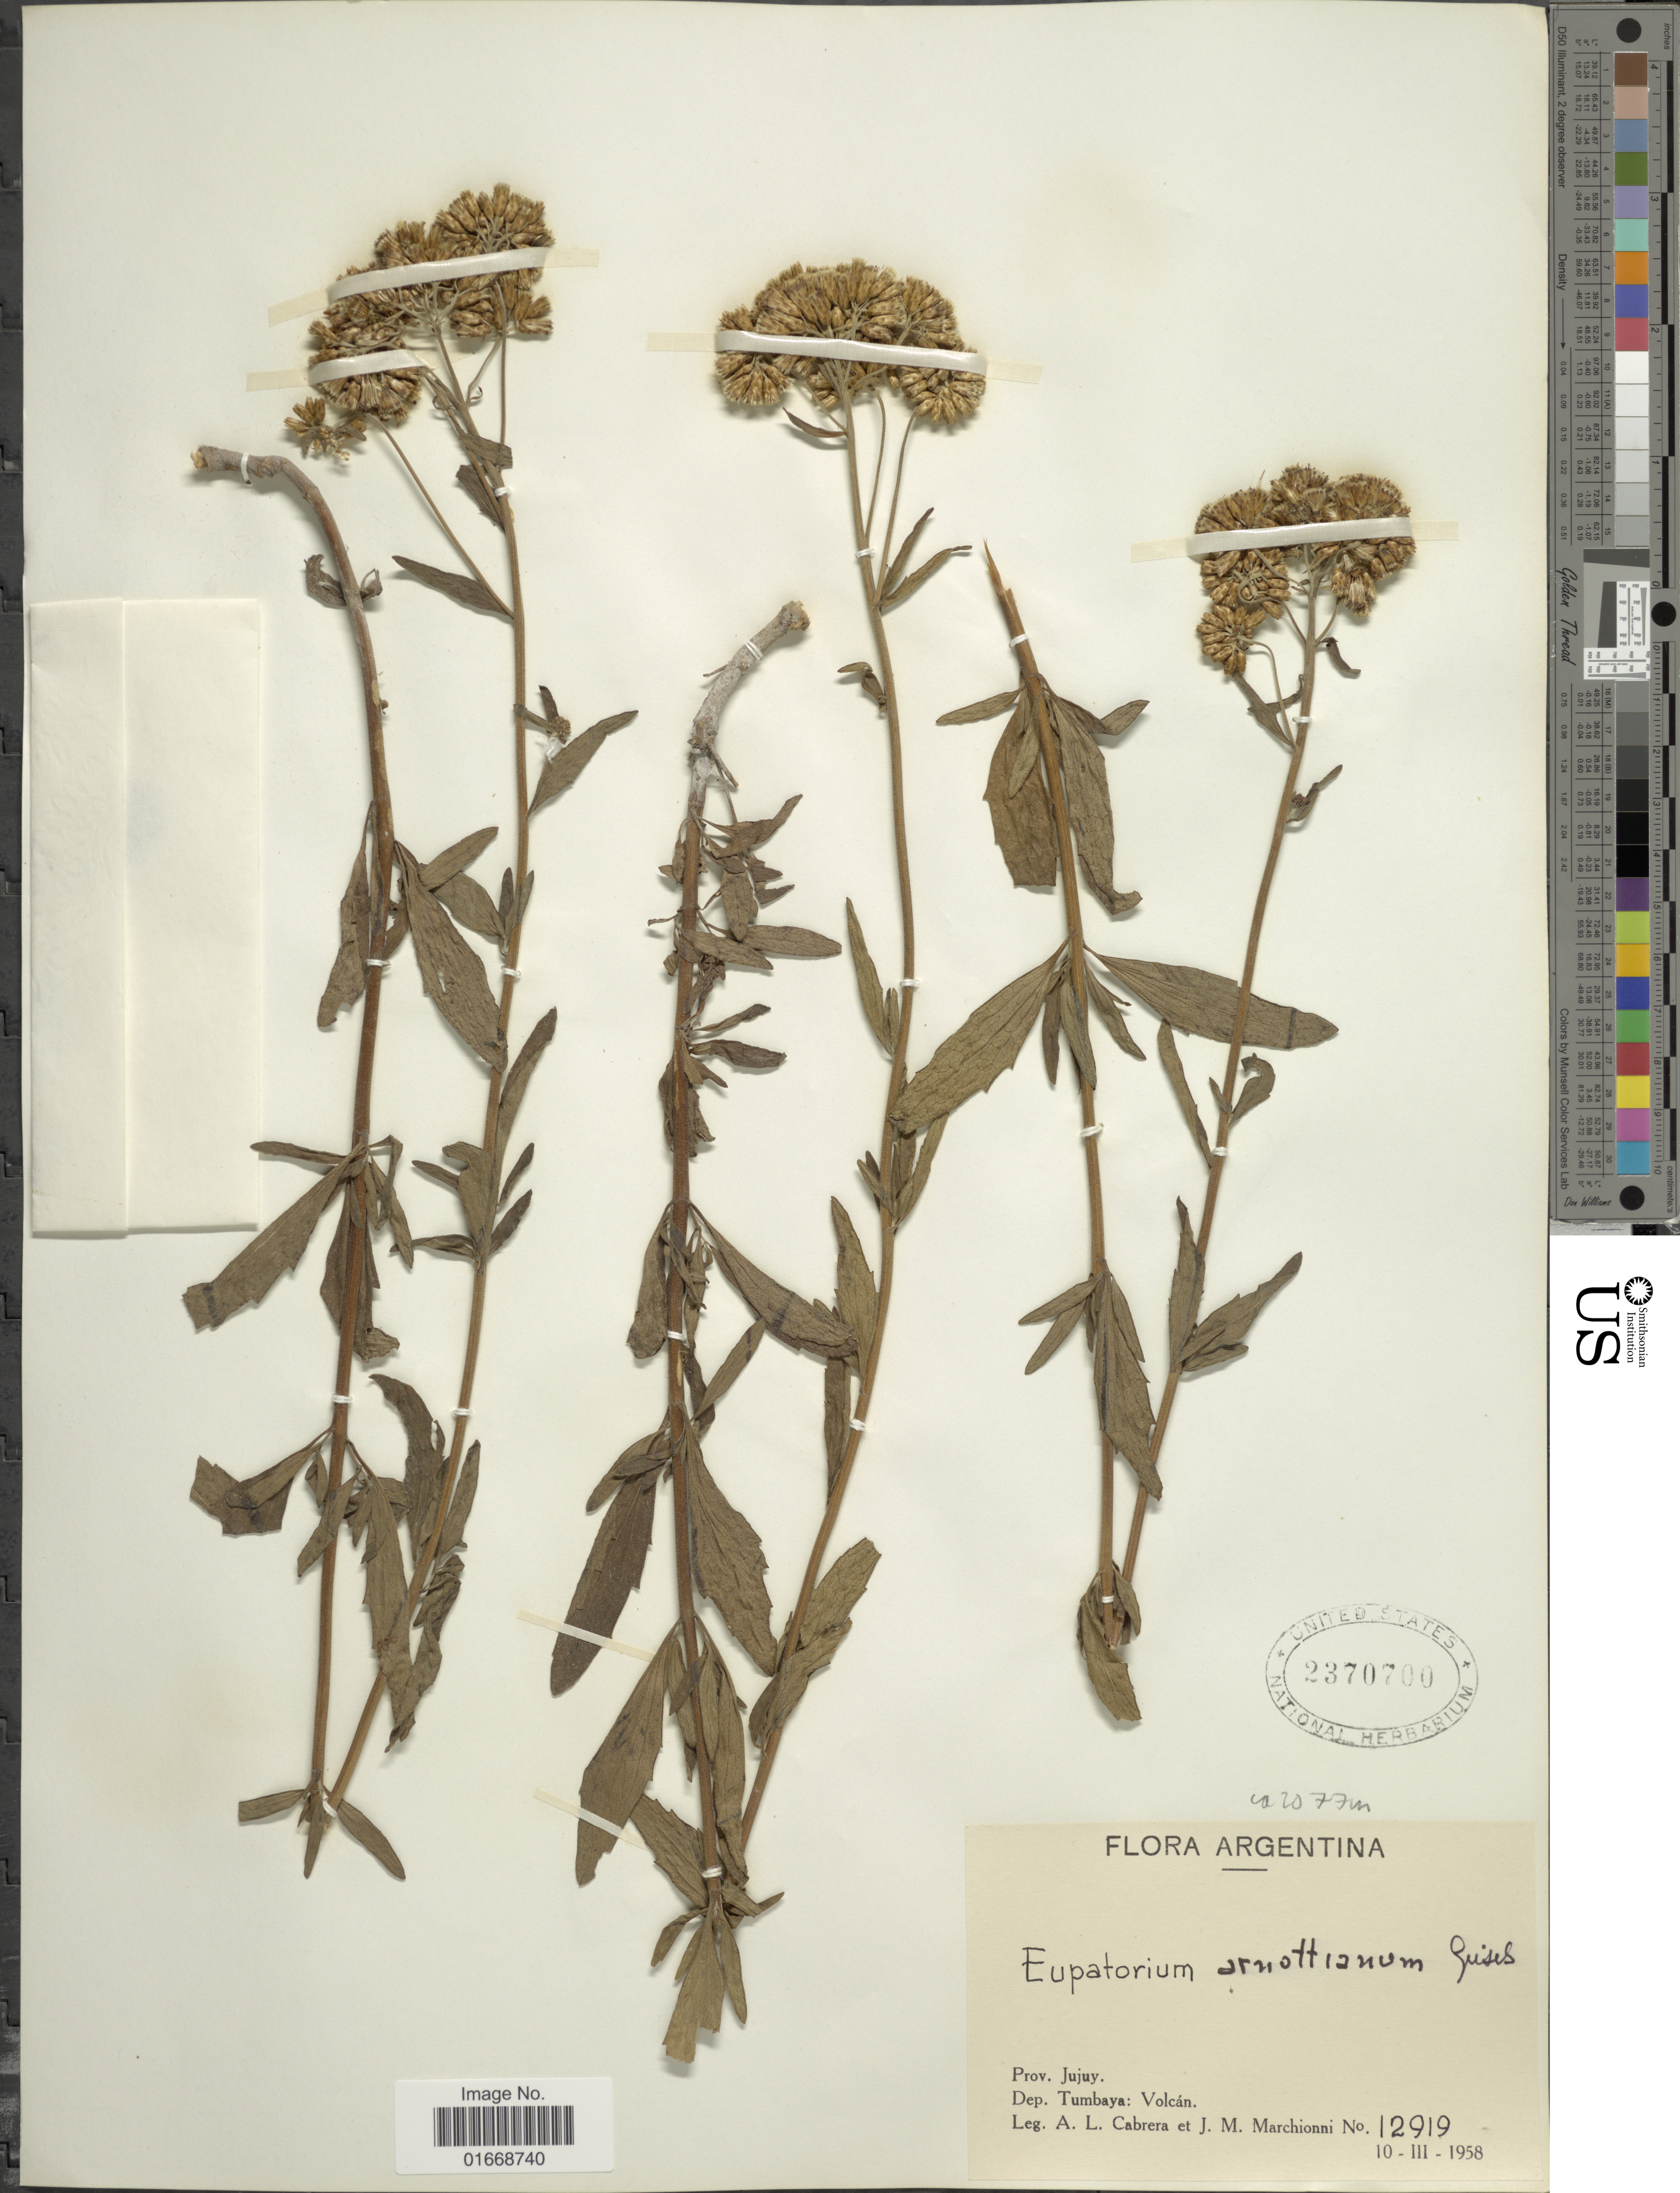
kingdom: Plantae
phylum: Tracheophyta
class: Magnoliopsida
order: Asterales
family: Asteraceae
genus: Chromolaena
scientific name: Chromolaena arnottiana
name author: (Griseb.) R.M. King & H. Rob.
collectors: A. L. Cabrera & J. Marchionni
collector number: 12919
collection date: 1958-03-10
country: Argentina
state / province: Jujuy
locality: Prov. Jujuy, Dep. Tumbaya: Volcan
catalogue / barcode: US 2370700